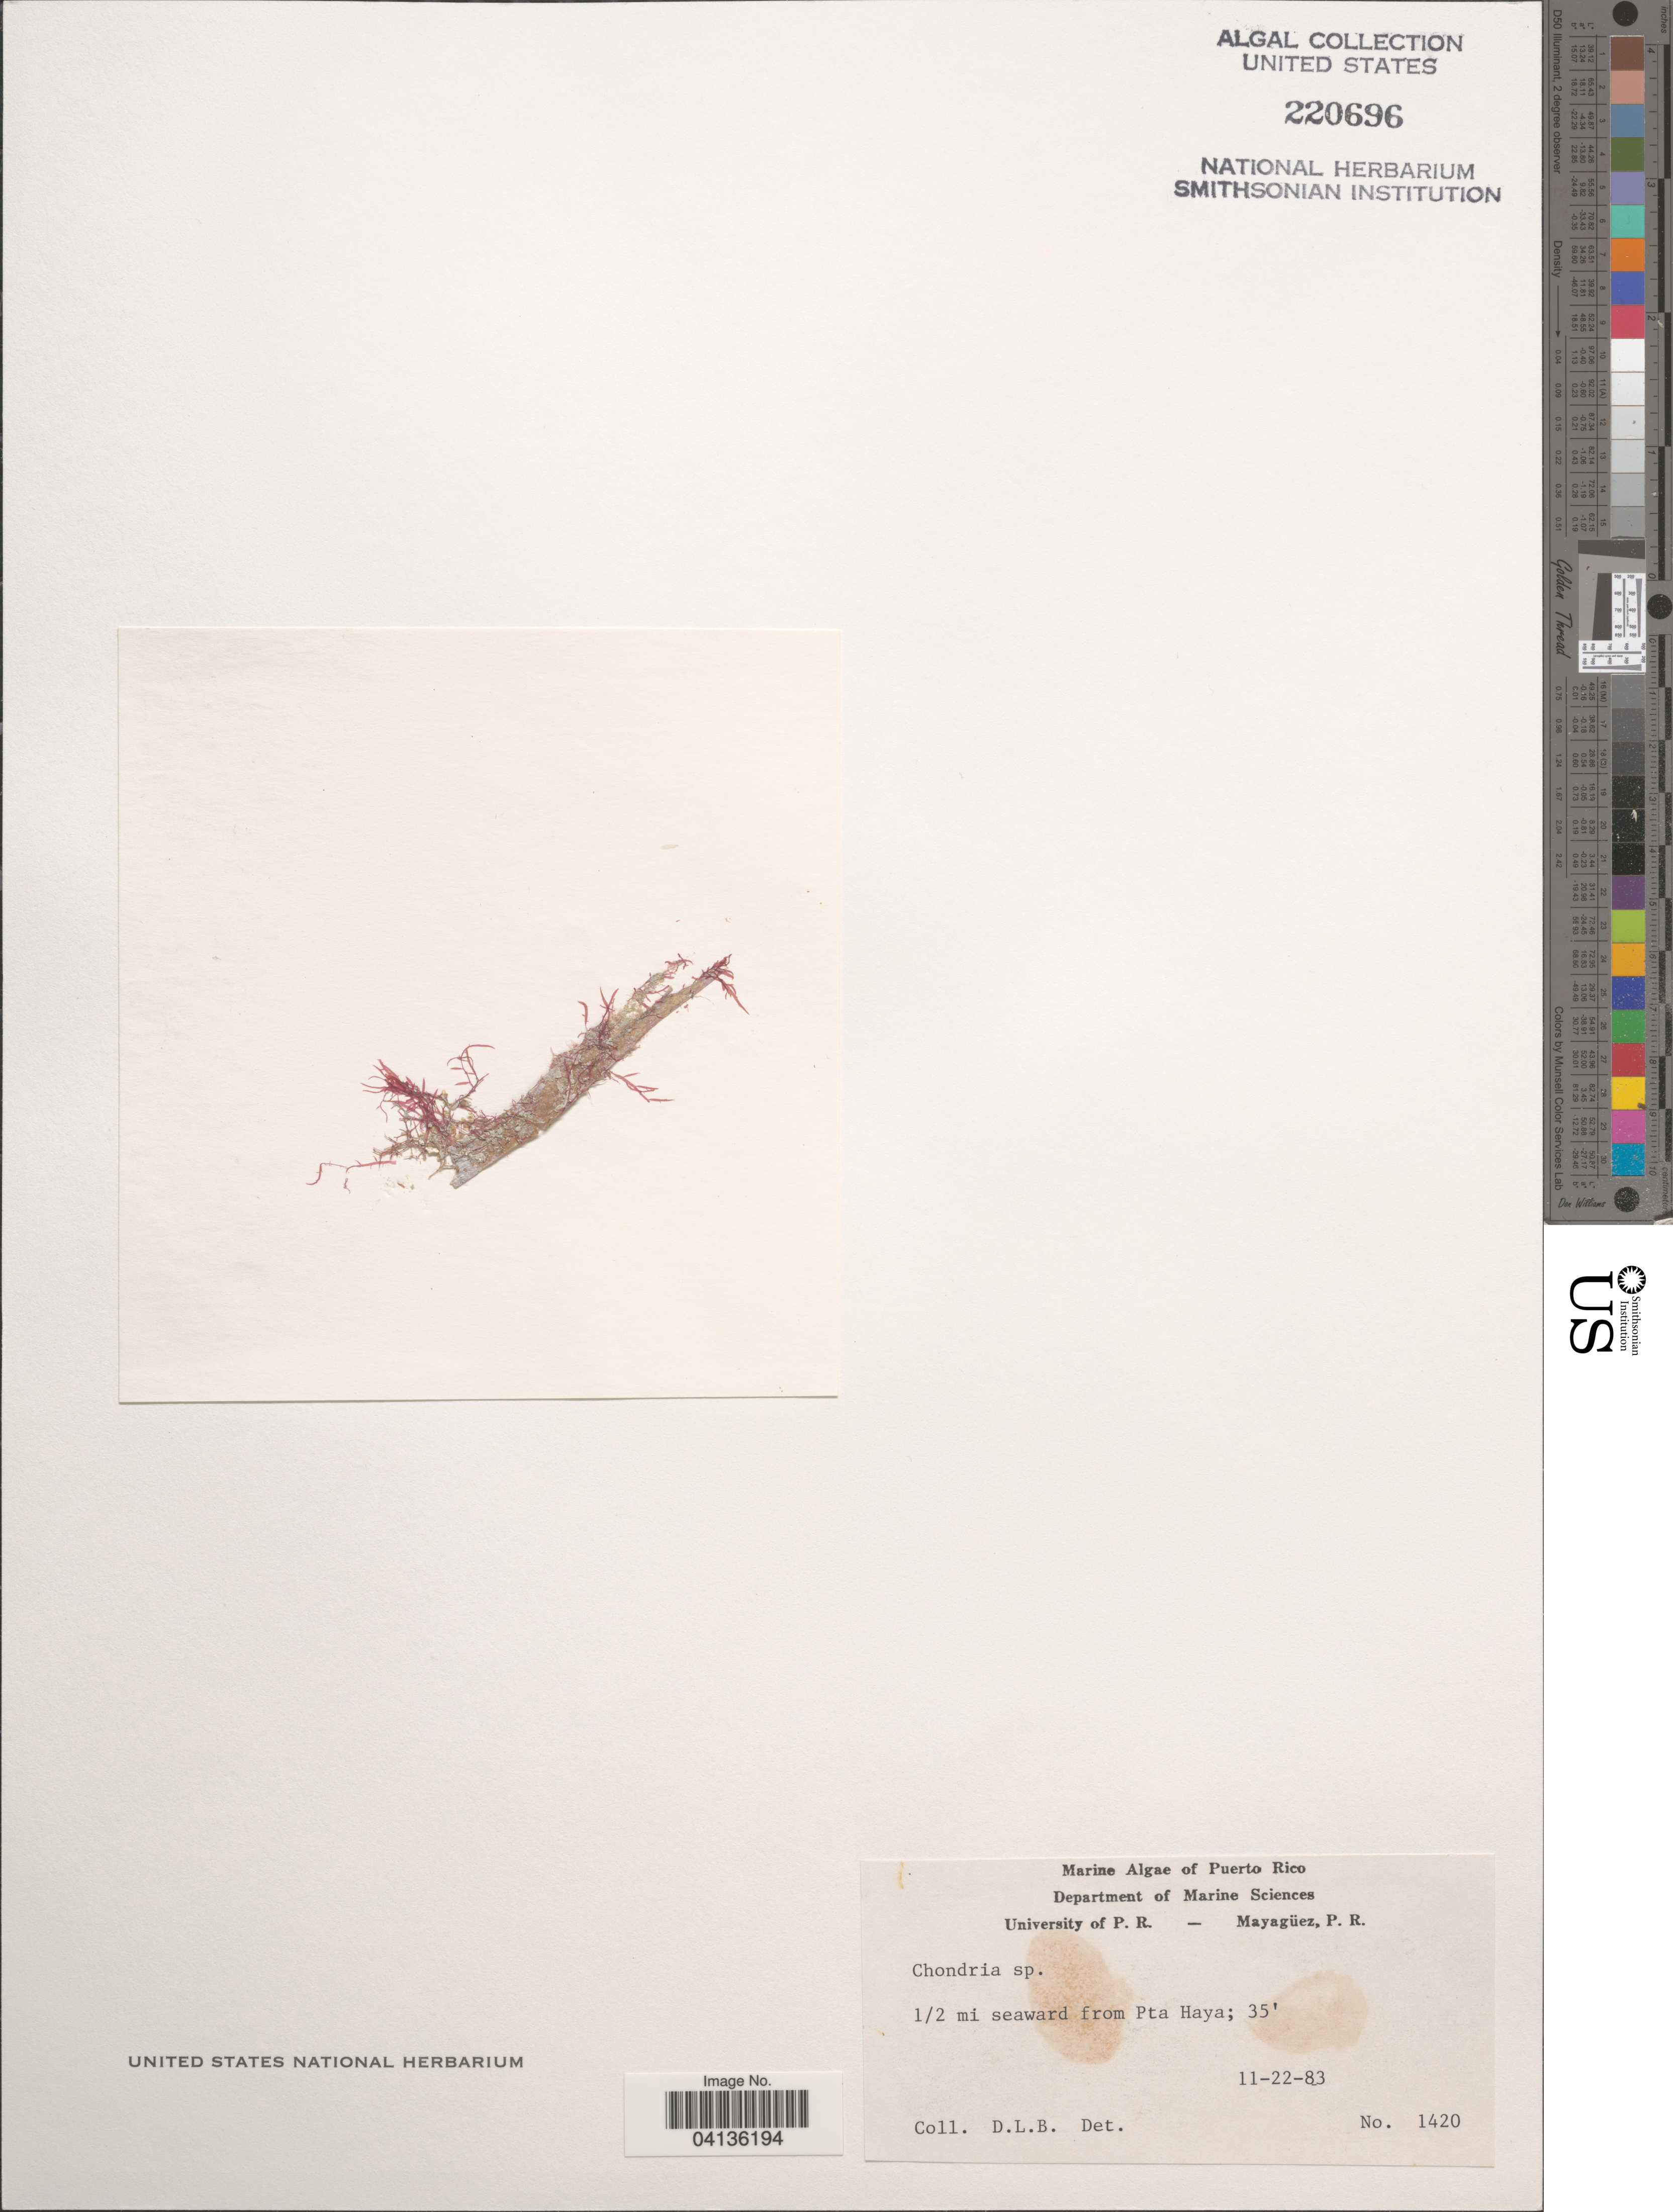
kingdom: Plantae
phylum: Rhodophyta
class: Florideophyceae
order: Ceramiales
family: Rhodomelaceae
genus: Chondria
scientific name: Chondria sp.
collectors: D. L. B.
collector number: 1420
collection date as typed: Transcribed d/m/y: 22/11/83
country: Puerto Rico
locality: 1/2 mi seaward from Pta Haya.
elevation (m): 11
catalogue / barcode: US 220696